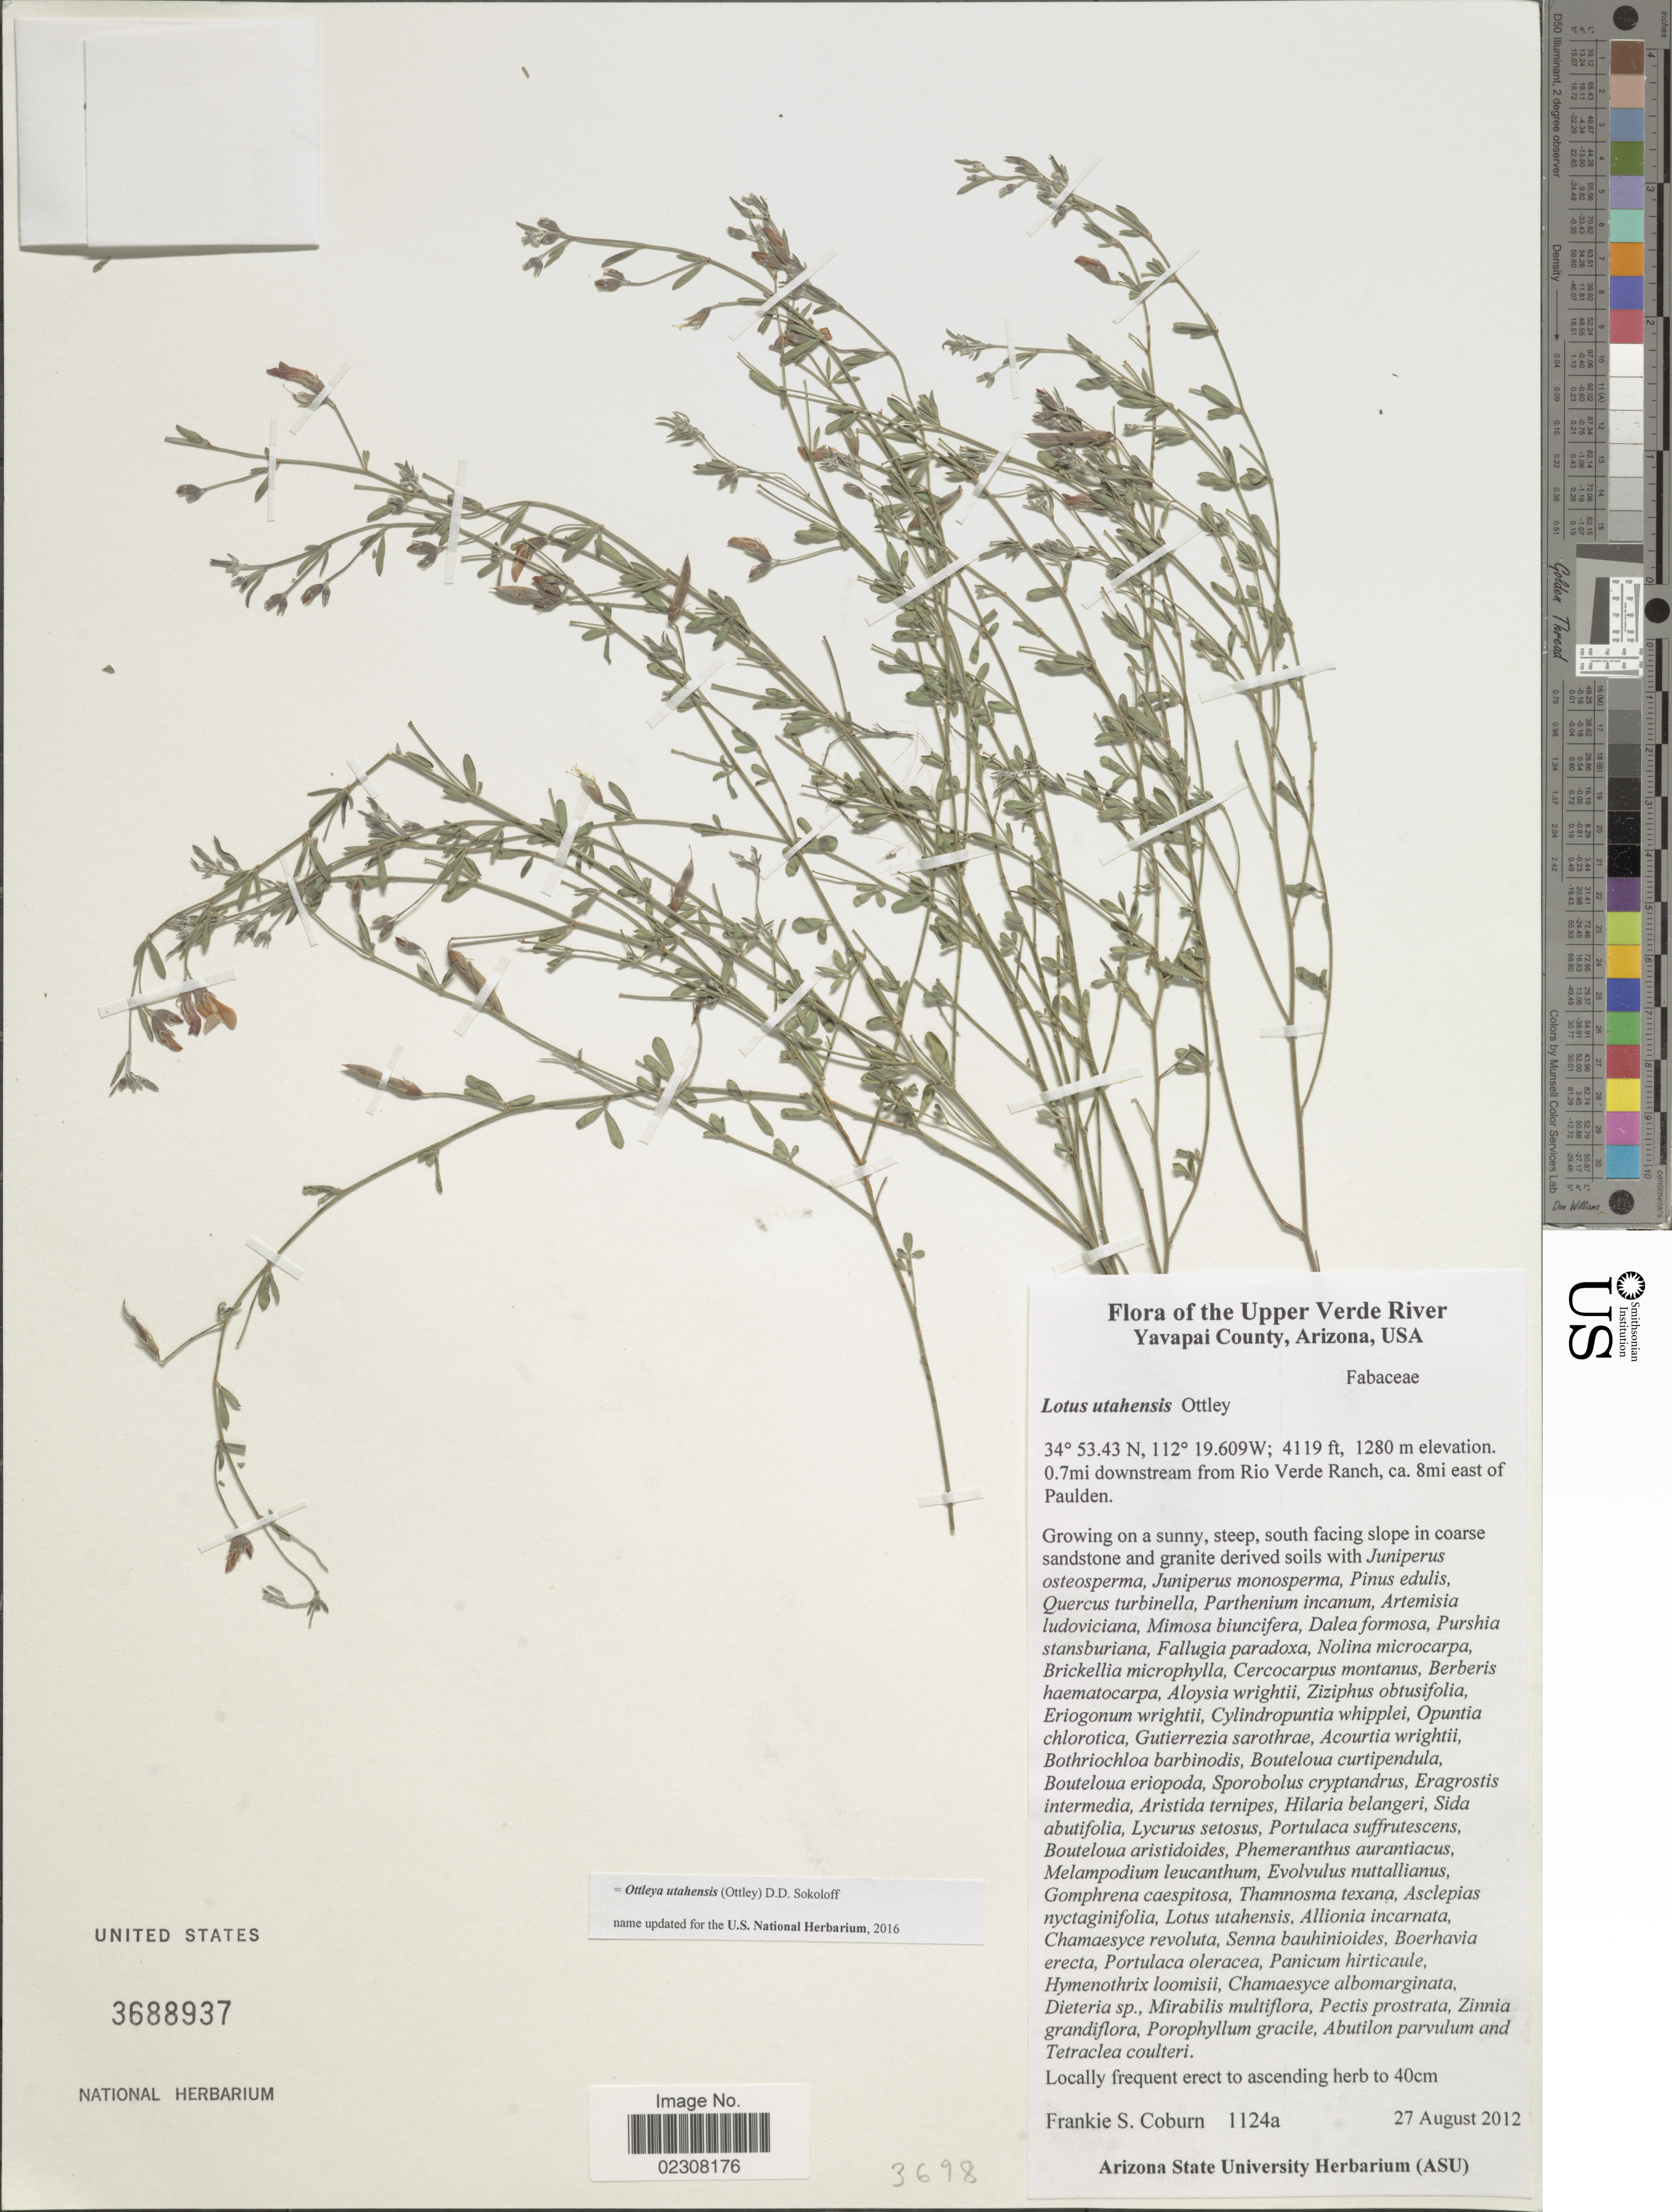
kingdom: Plantae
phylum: Tracheophyta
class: Magnoliopsida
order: Fabales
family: Fabaceae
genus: Ottleya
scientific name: Ottleya utahensis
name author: (Ottley) D.D. Sokoloff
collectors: F. Coburn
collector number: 1124a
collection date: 2012-08-27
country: United States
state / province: Arizona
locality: Upper Verde River, Yavapai County, 0.7 mi downstream from Rio Vede Ranch, ca. 8 mi east of Paulden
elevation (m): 1280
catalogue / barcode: US 3688937